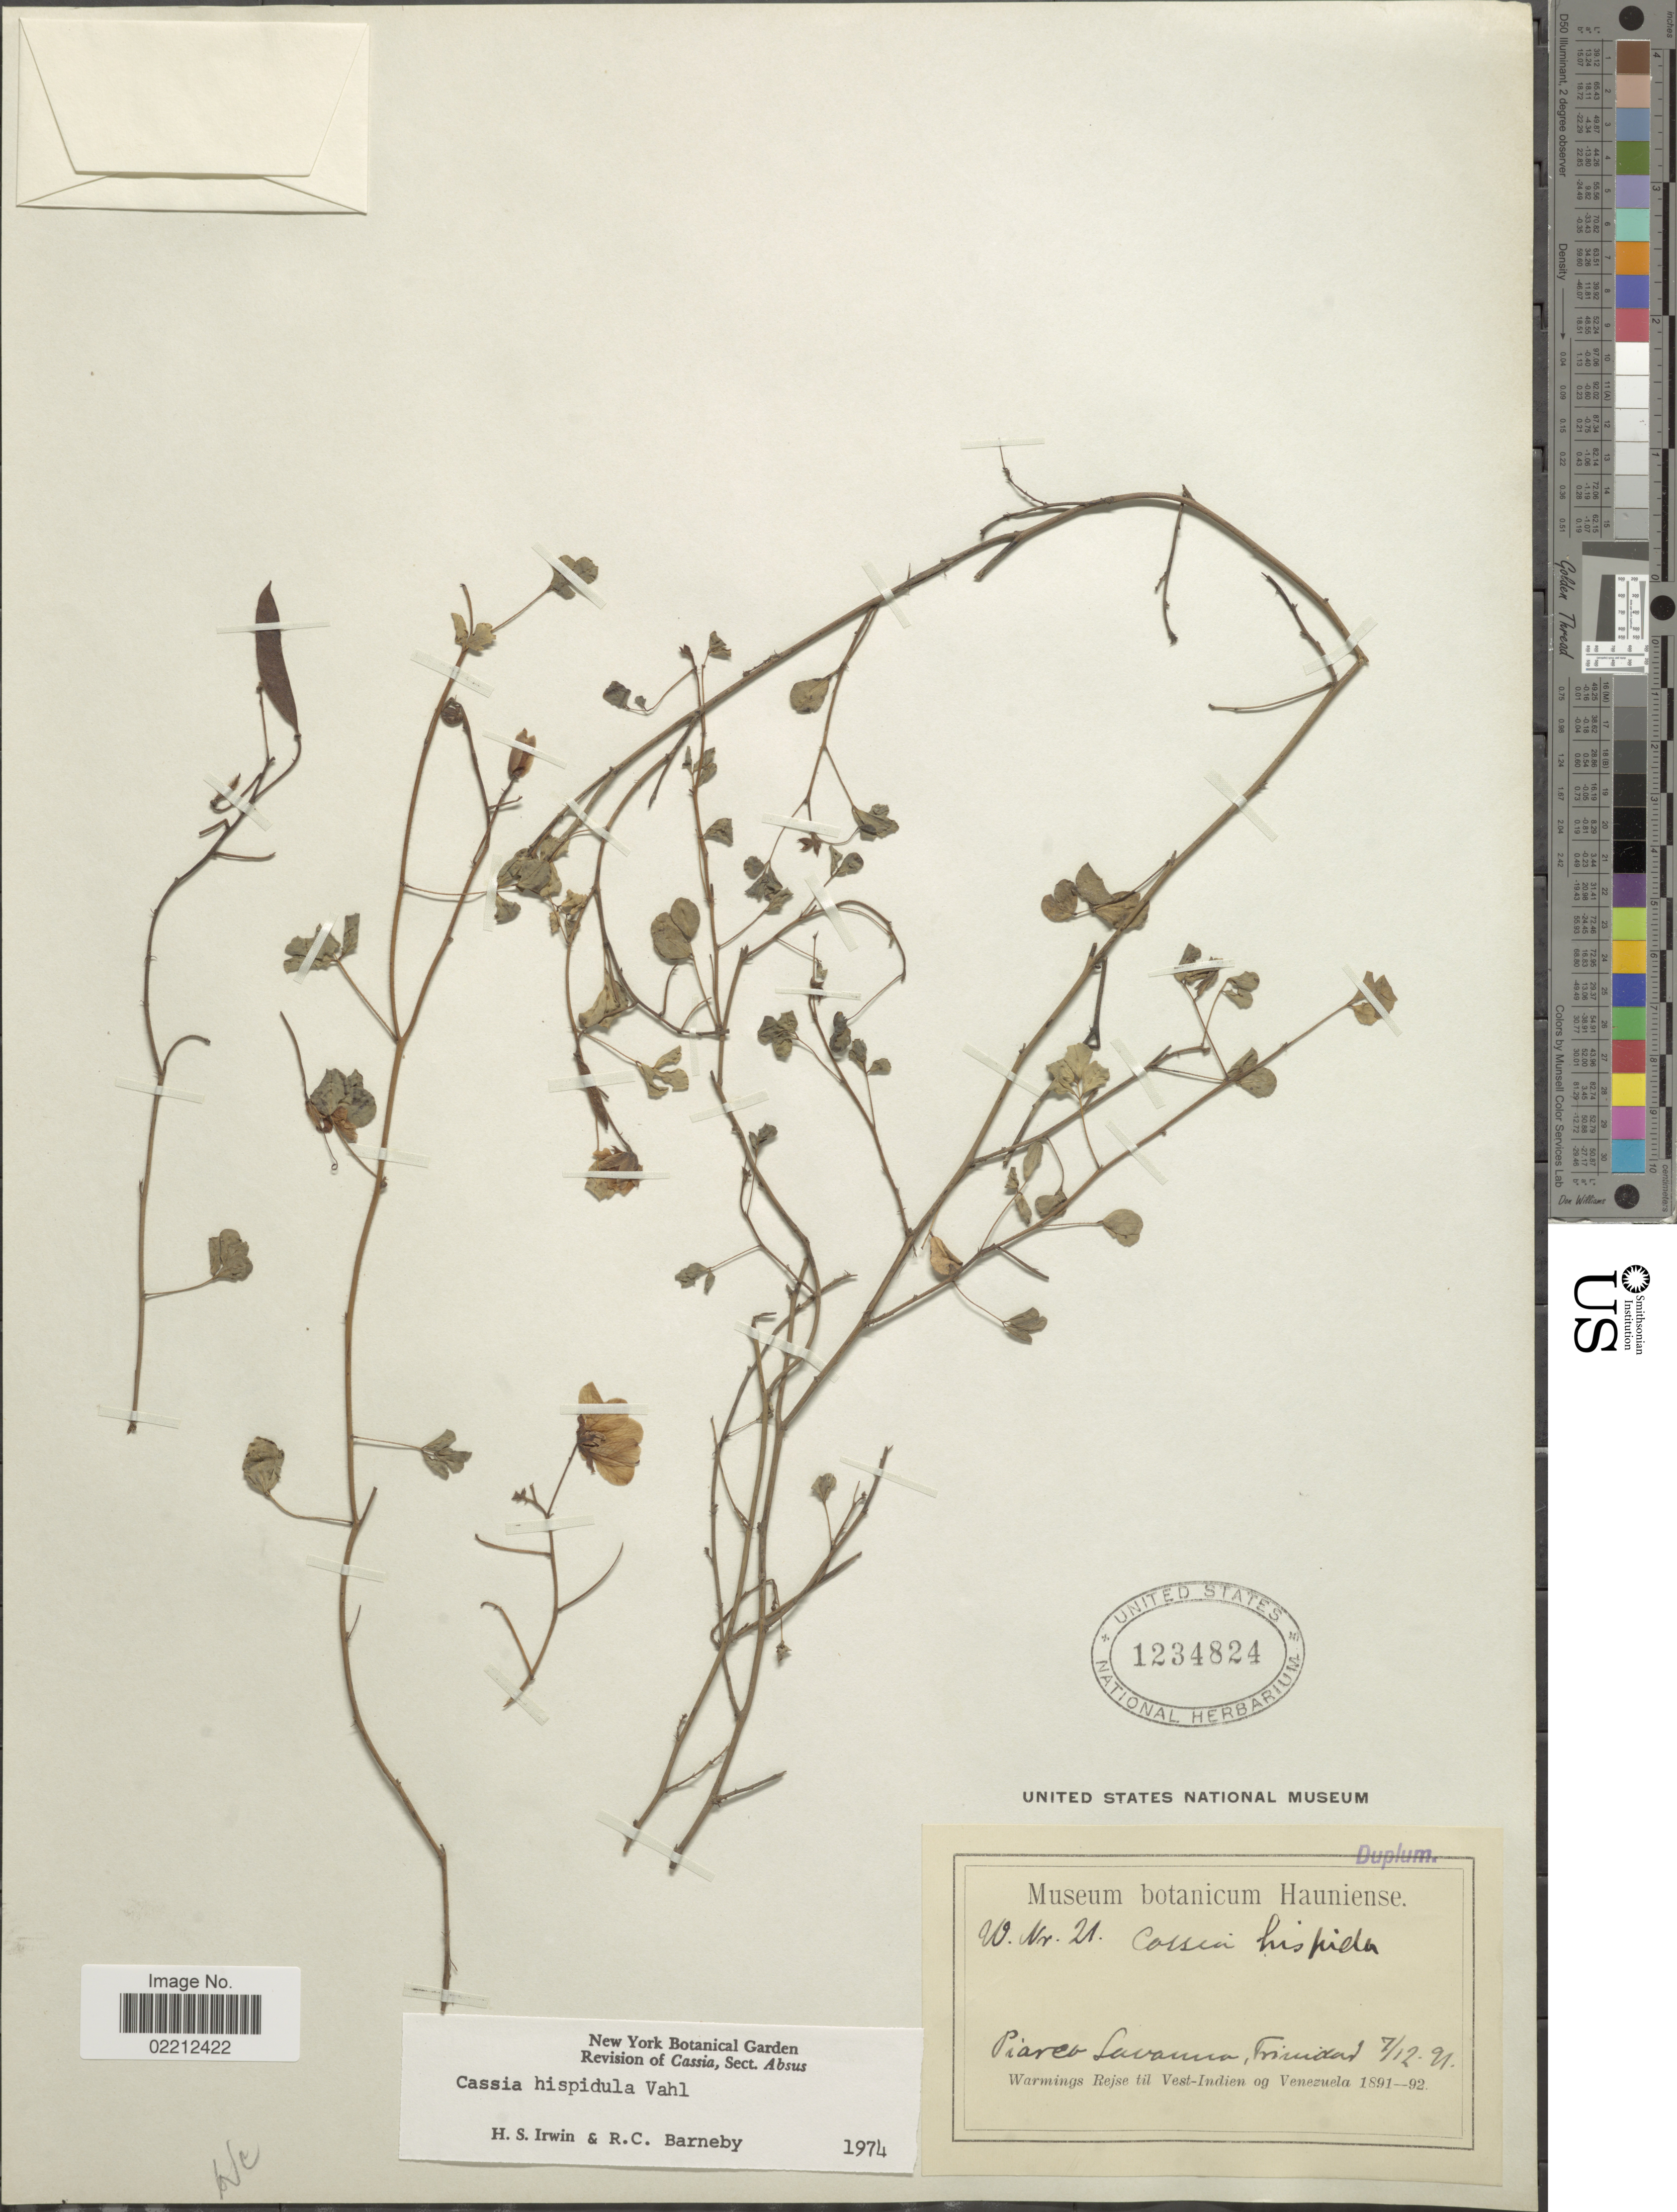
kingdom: Plantae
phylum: Tracheophyta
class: Magnoliopsida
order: Fabales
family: Fabaceae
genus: Cassia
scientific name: Cassia hispidula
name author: Vahl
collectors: -. Warmings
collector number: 21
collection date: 1891-12-07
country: Trinidad and Tobago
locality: Piarco Savanna, Trinidad.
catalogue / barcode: US 1234824